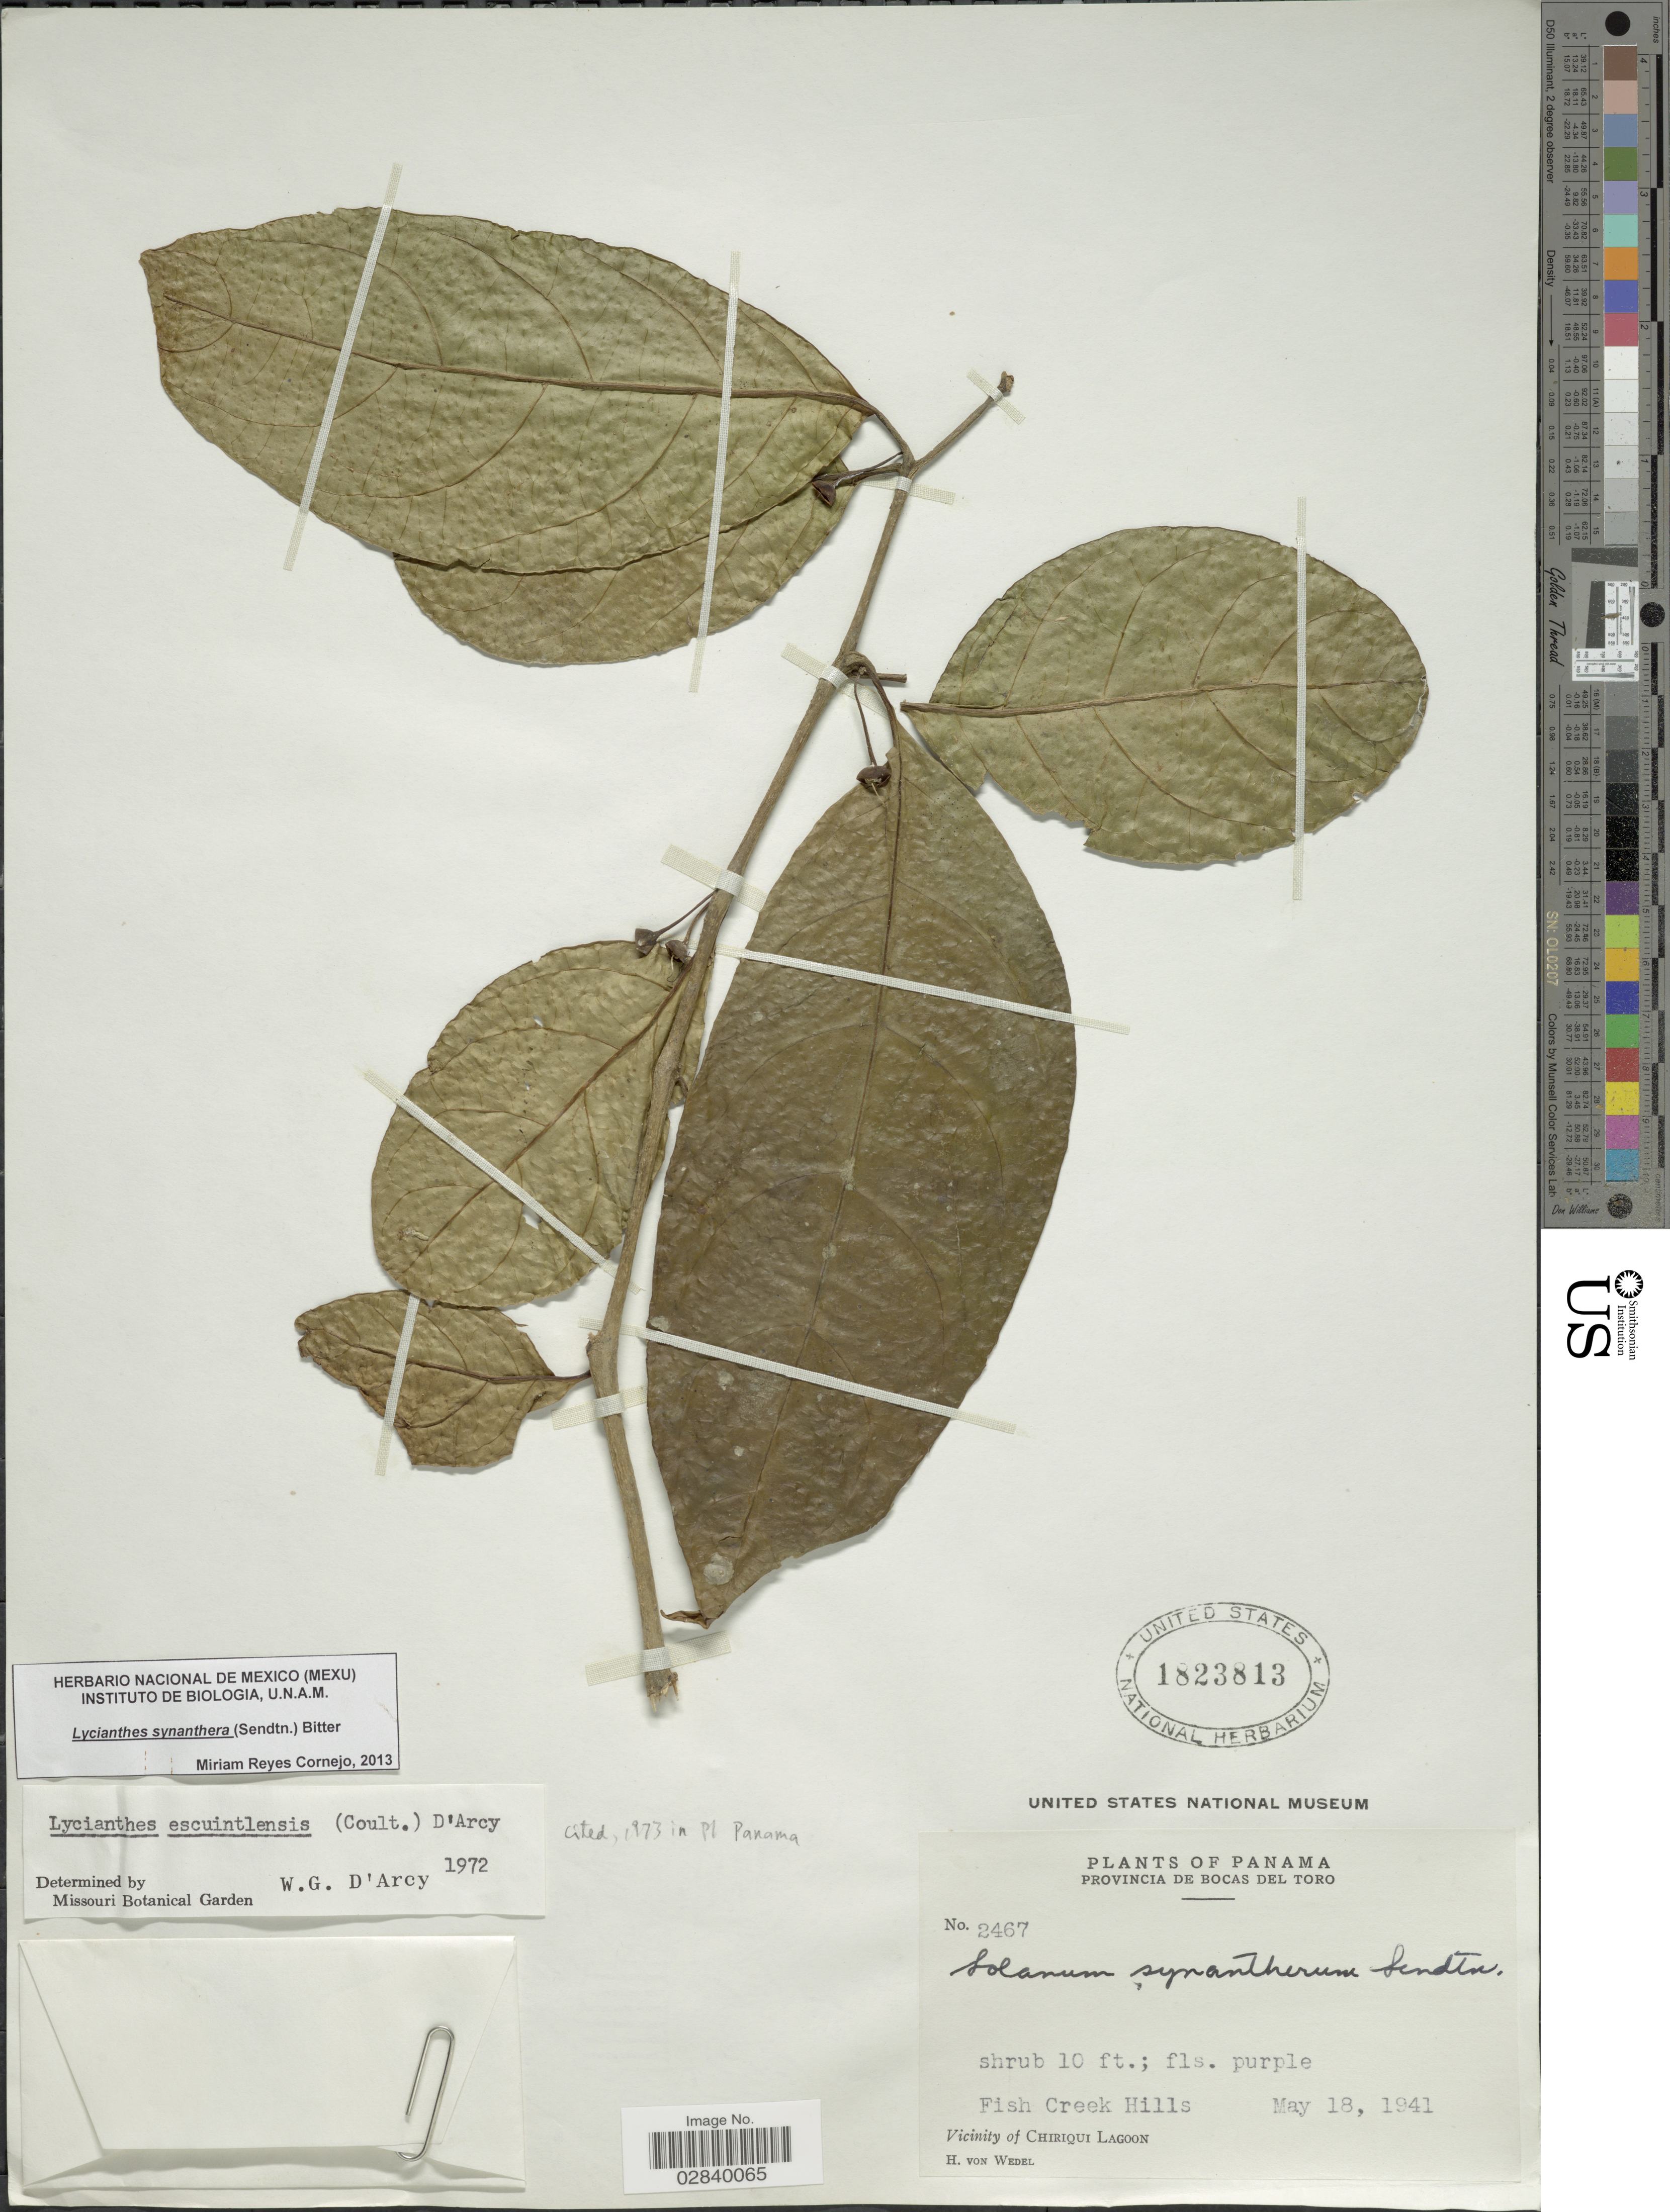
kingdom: Plantae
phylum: Tracheophyta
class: Magnoliopsida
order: Solanales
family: Solanaceae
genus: Lycianthes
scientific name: Lycianthes synanthera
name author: (Sendtn.) Bitter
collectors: H. von Wedel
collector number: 2467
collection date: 1941-05-18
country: Panama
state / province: Bocas del Toro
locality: Fish Creek Hills. Vicinity of Chiriqui Lagoon.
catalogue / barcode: US 1823813